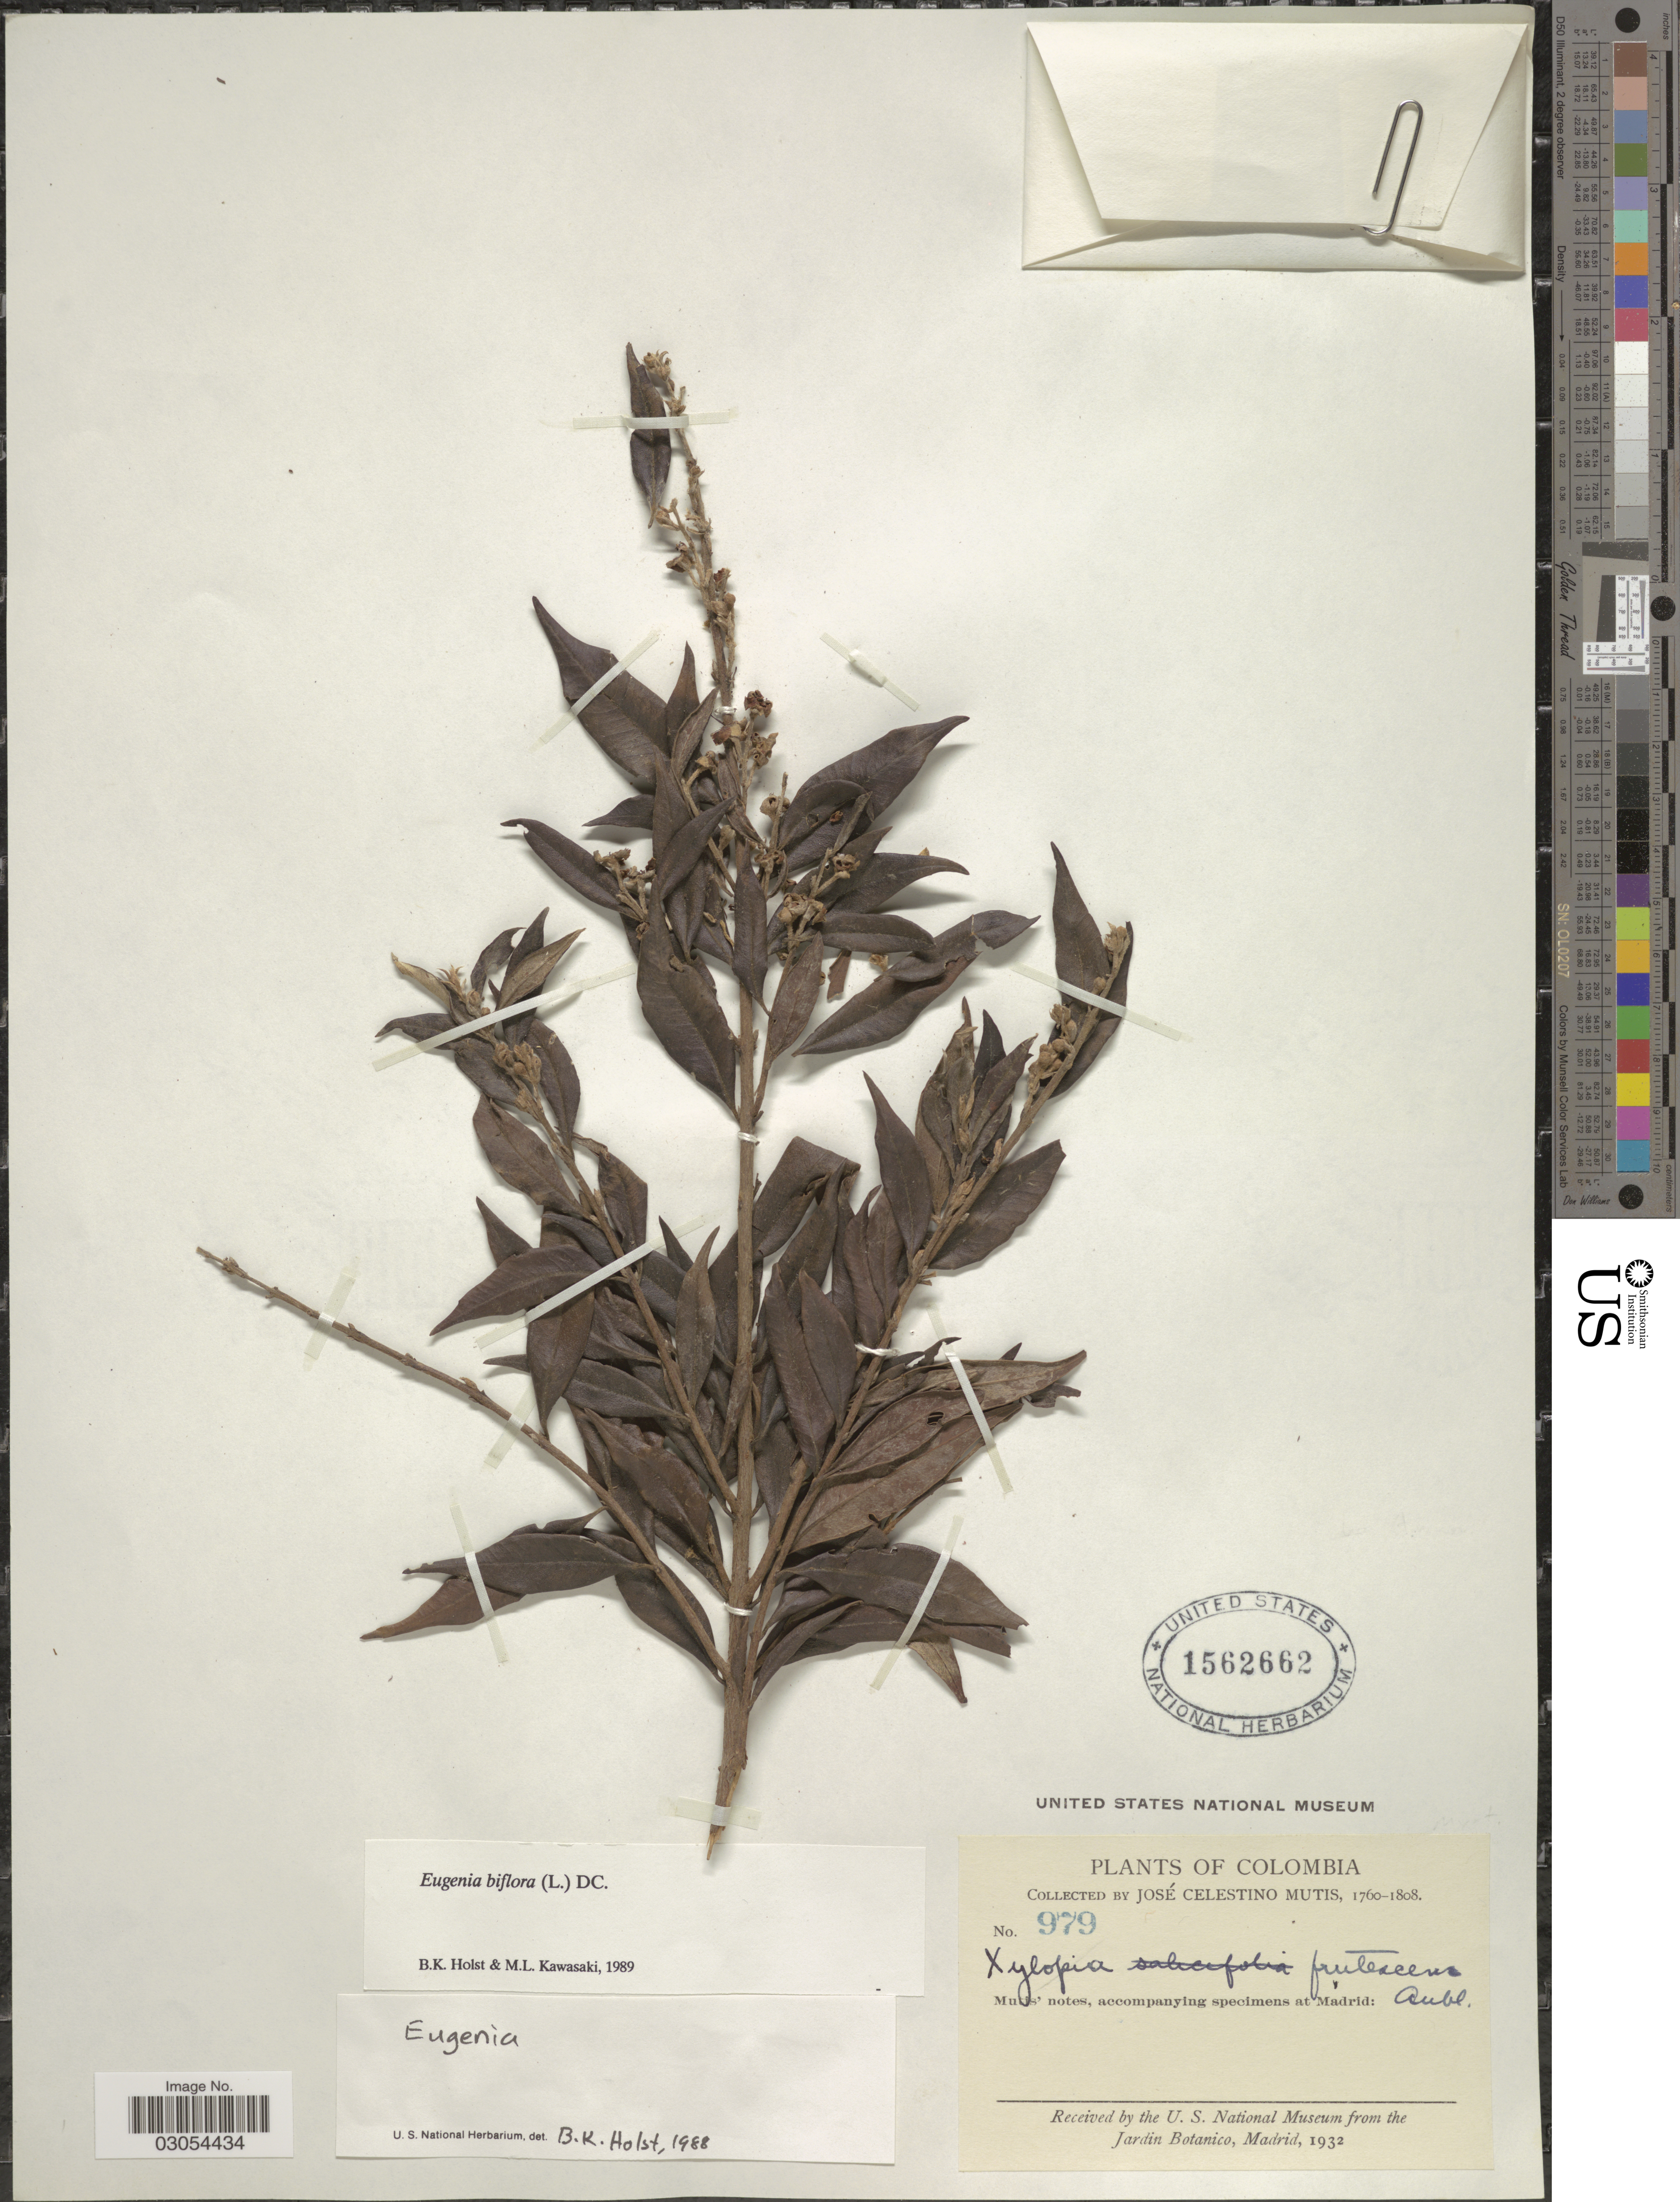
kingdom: Plantae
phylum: Tracheophyta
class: Magnoliopsida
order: Myrtales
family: Myrtaceae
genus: Eugenia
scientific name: Eugenia biflora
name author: (L.) DC.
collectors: J. C. B. Mutis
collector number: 979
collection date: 1760/1808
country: Colombia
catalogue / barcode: US 1562662